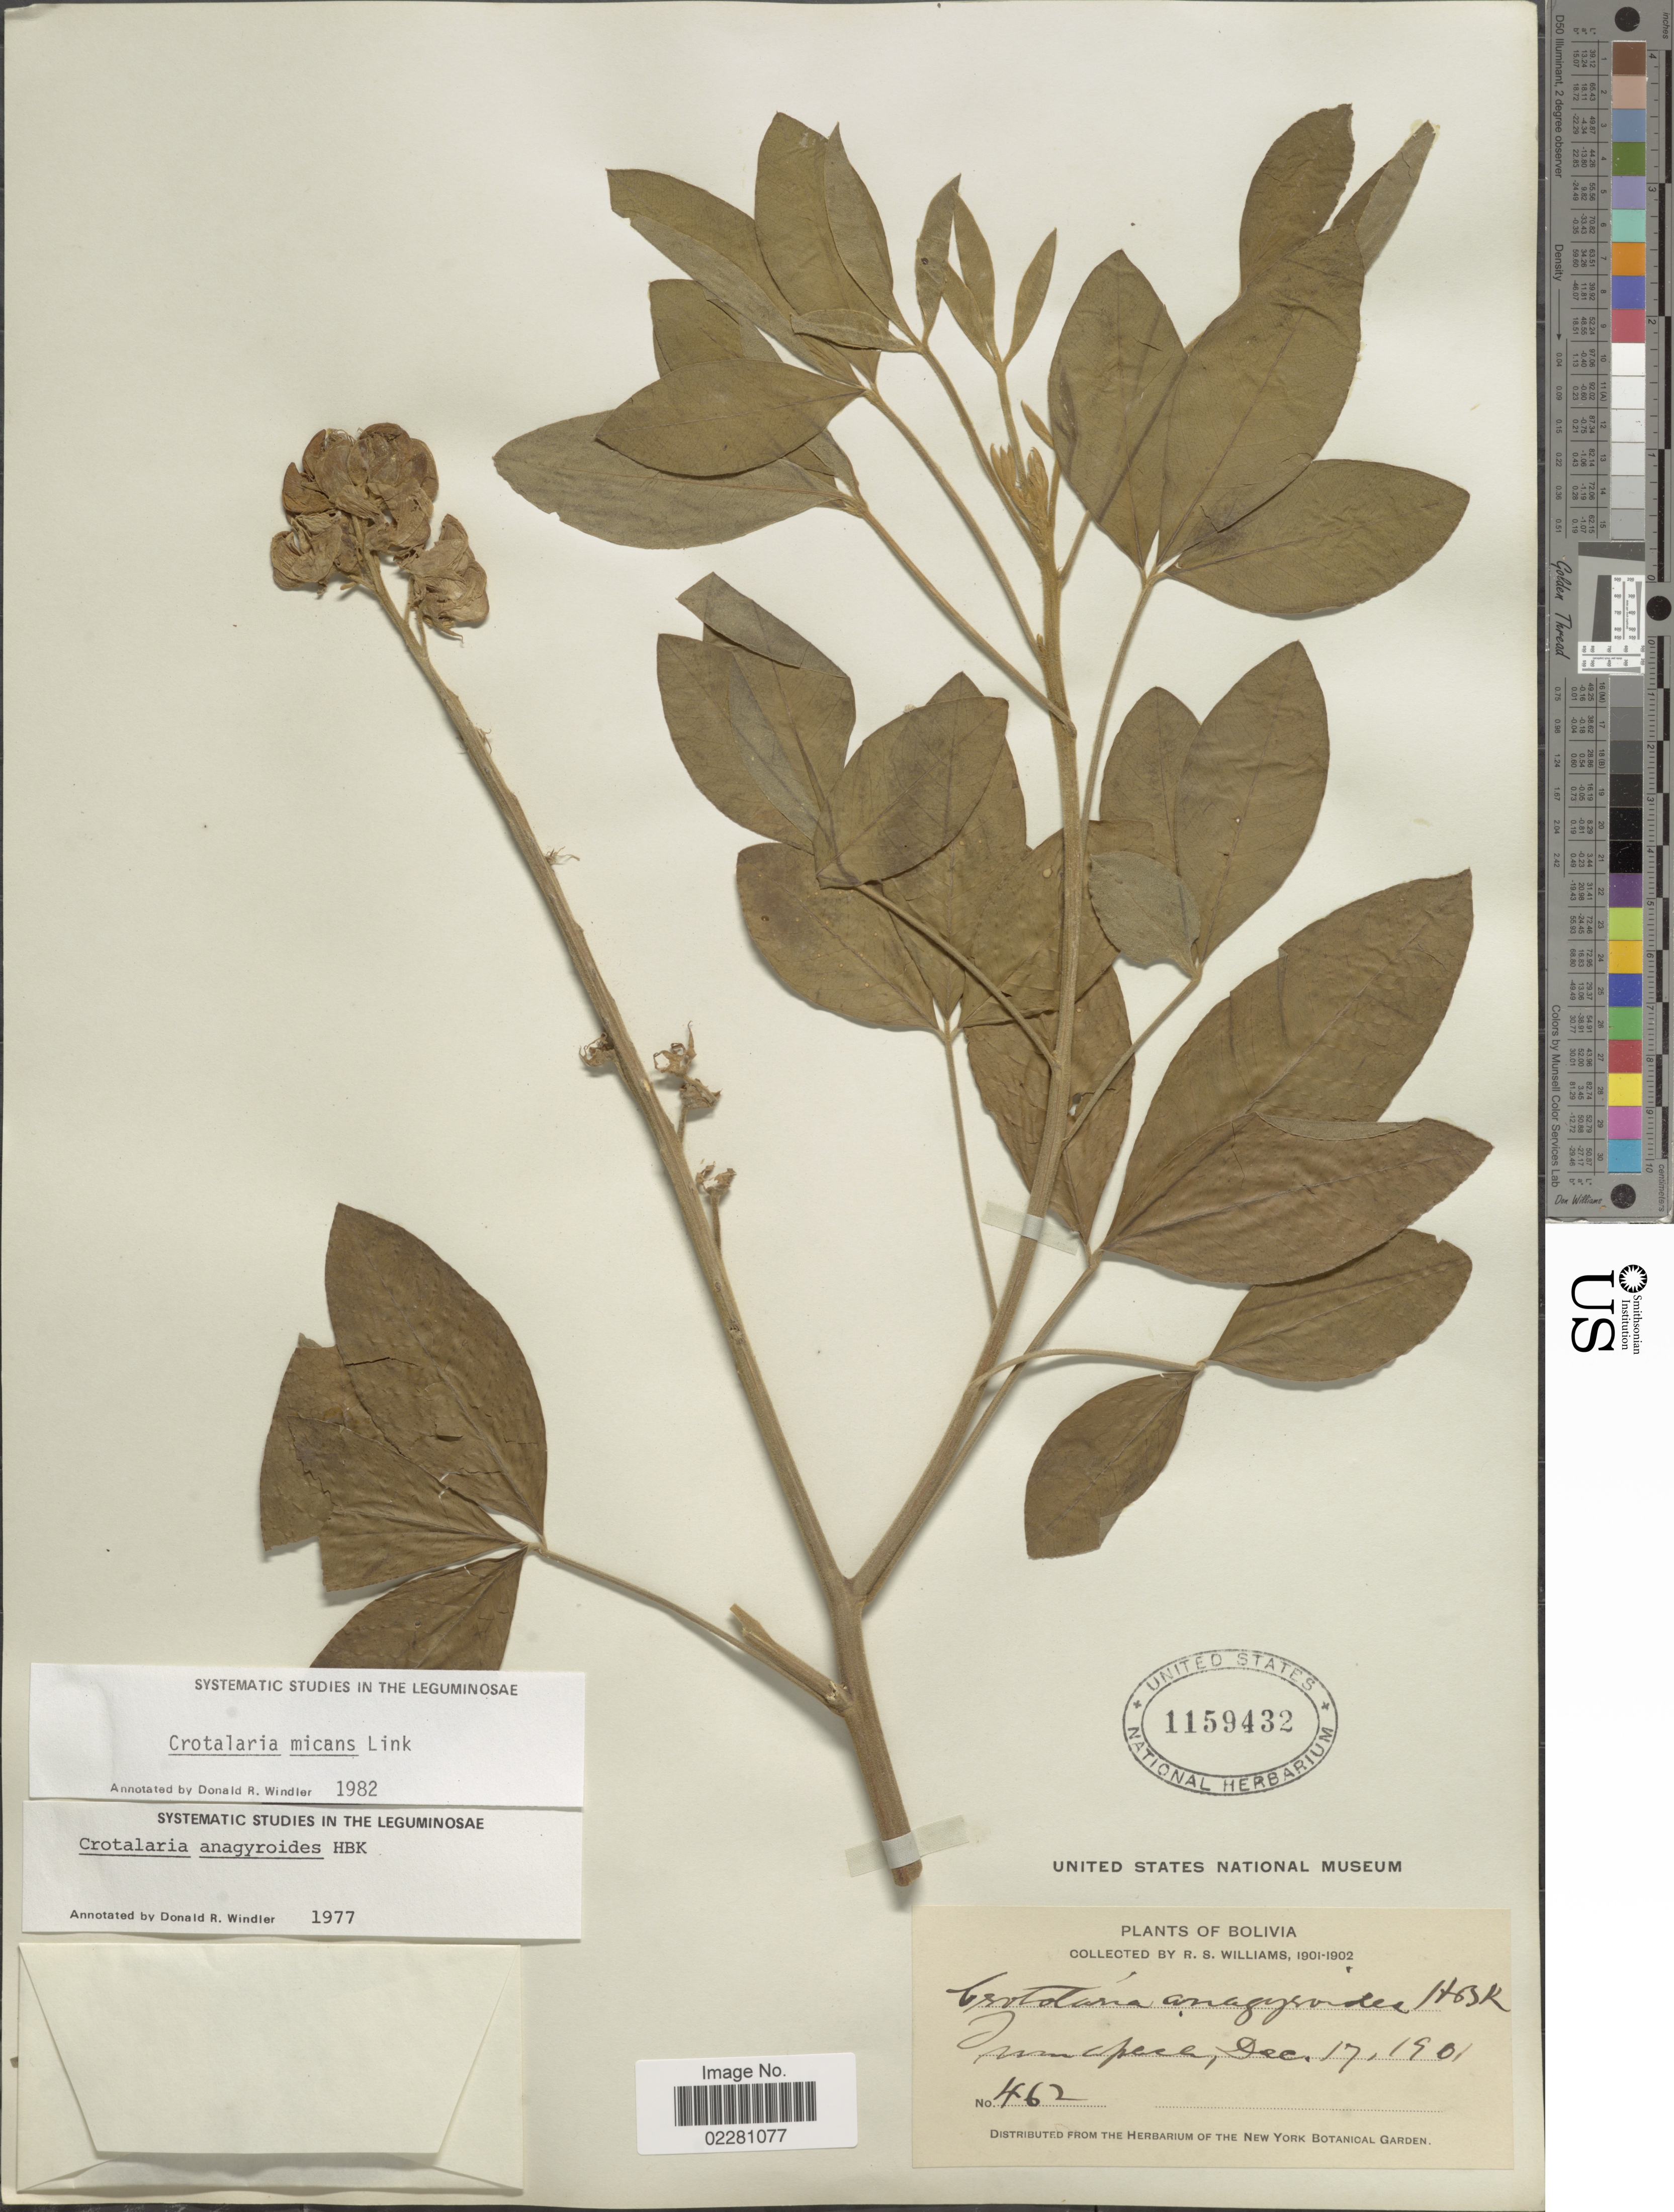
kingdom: Plantae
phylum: Tracheophyta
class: Magnoliopsida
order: Fabales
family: Fabaceae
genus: Crotalaria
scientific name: Crotalaria micans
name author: Link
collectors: R. S. Williams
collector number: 462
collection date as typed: Dec. 17, 1901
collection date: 1901-12-17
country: Bolivia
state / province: La Paz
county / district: Iturralde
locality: Tumupasa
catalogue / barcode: US 1159432